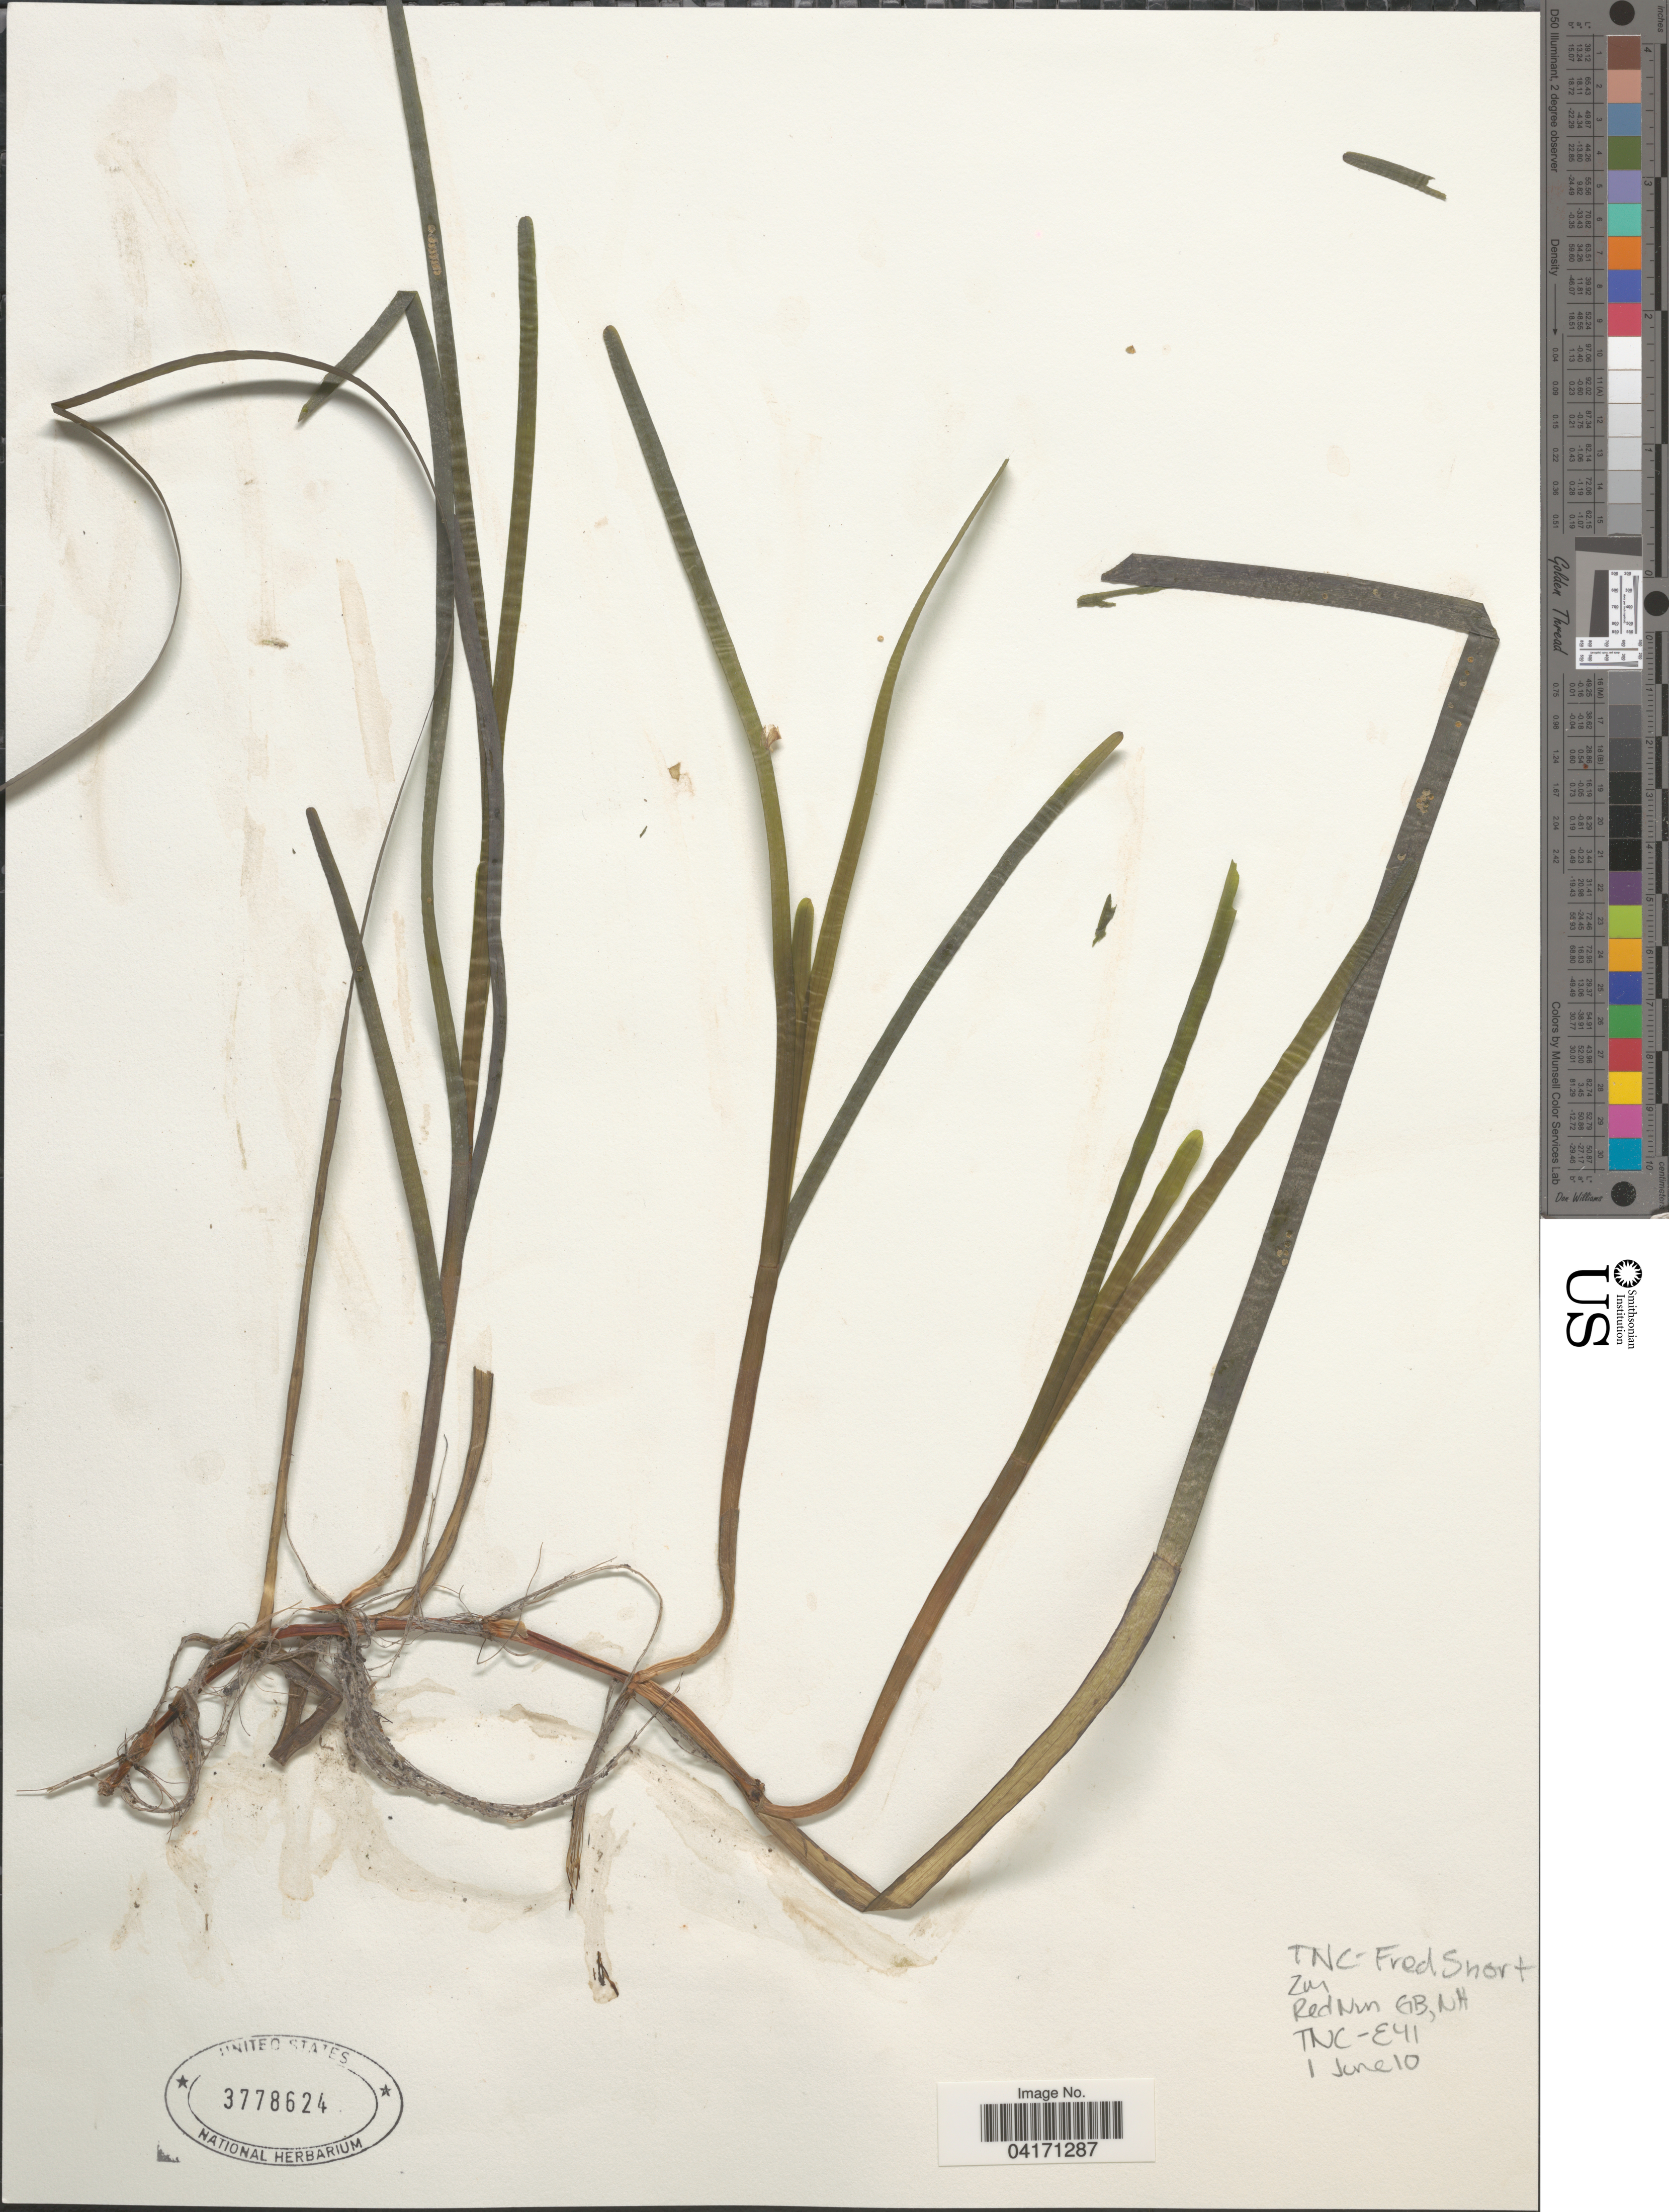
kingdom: Plantae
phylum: Tracheophyta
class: Liliopsida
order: Alismatales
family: Zosteraceae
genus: Zostera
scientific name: Zostera marina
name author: L.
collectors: F. Short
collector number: TNC-E41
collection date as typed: Transcribed d/m/y: 1/6/10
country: United States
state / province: New Hampshire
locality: Red Nun GB.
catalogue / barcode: US 3778624